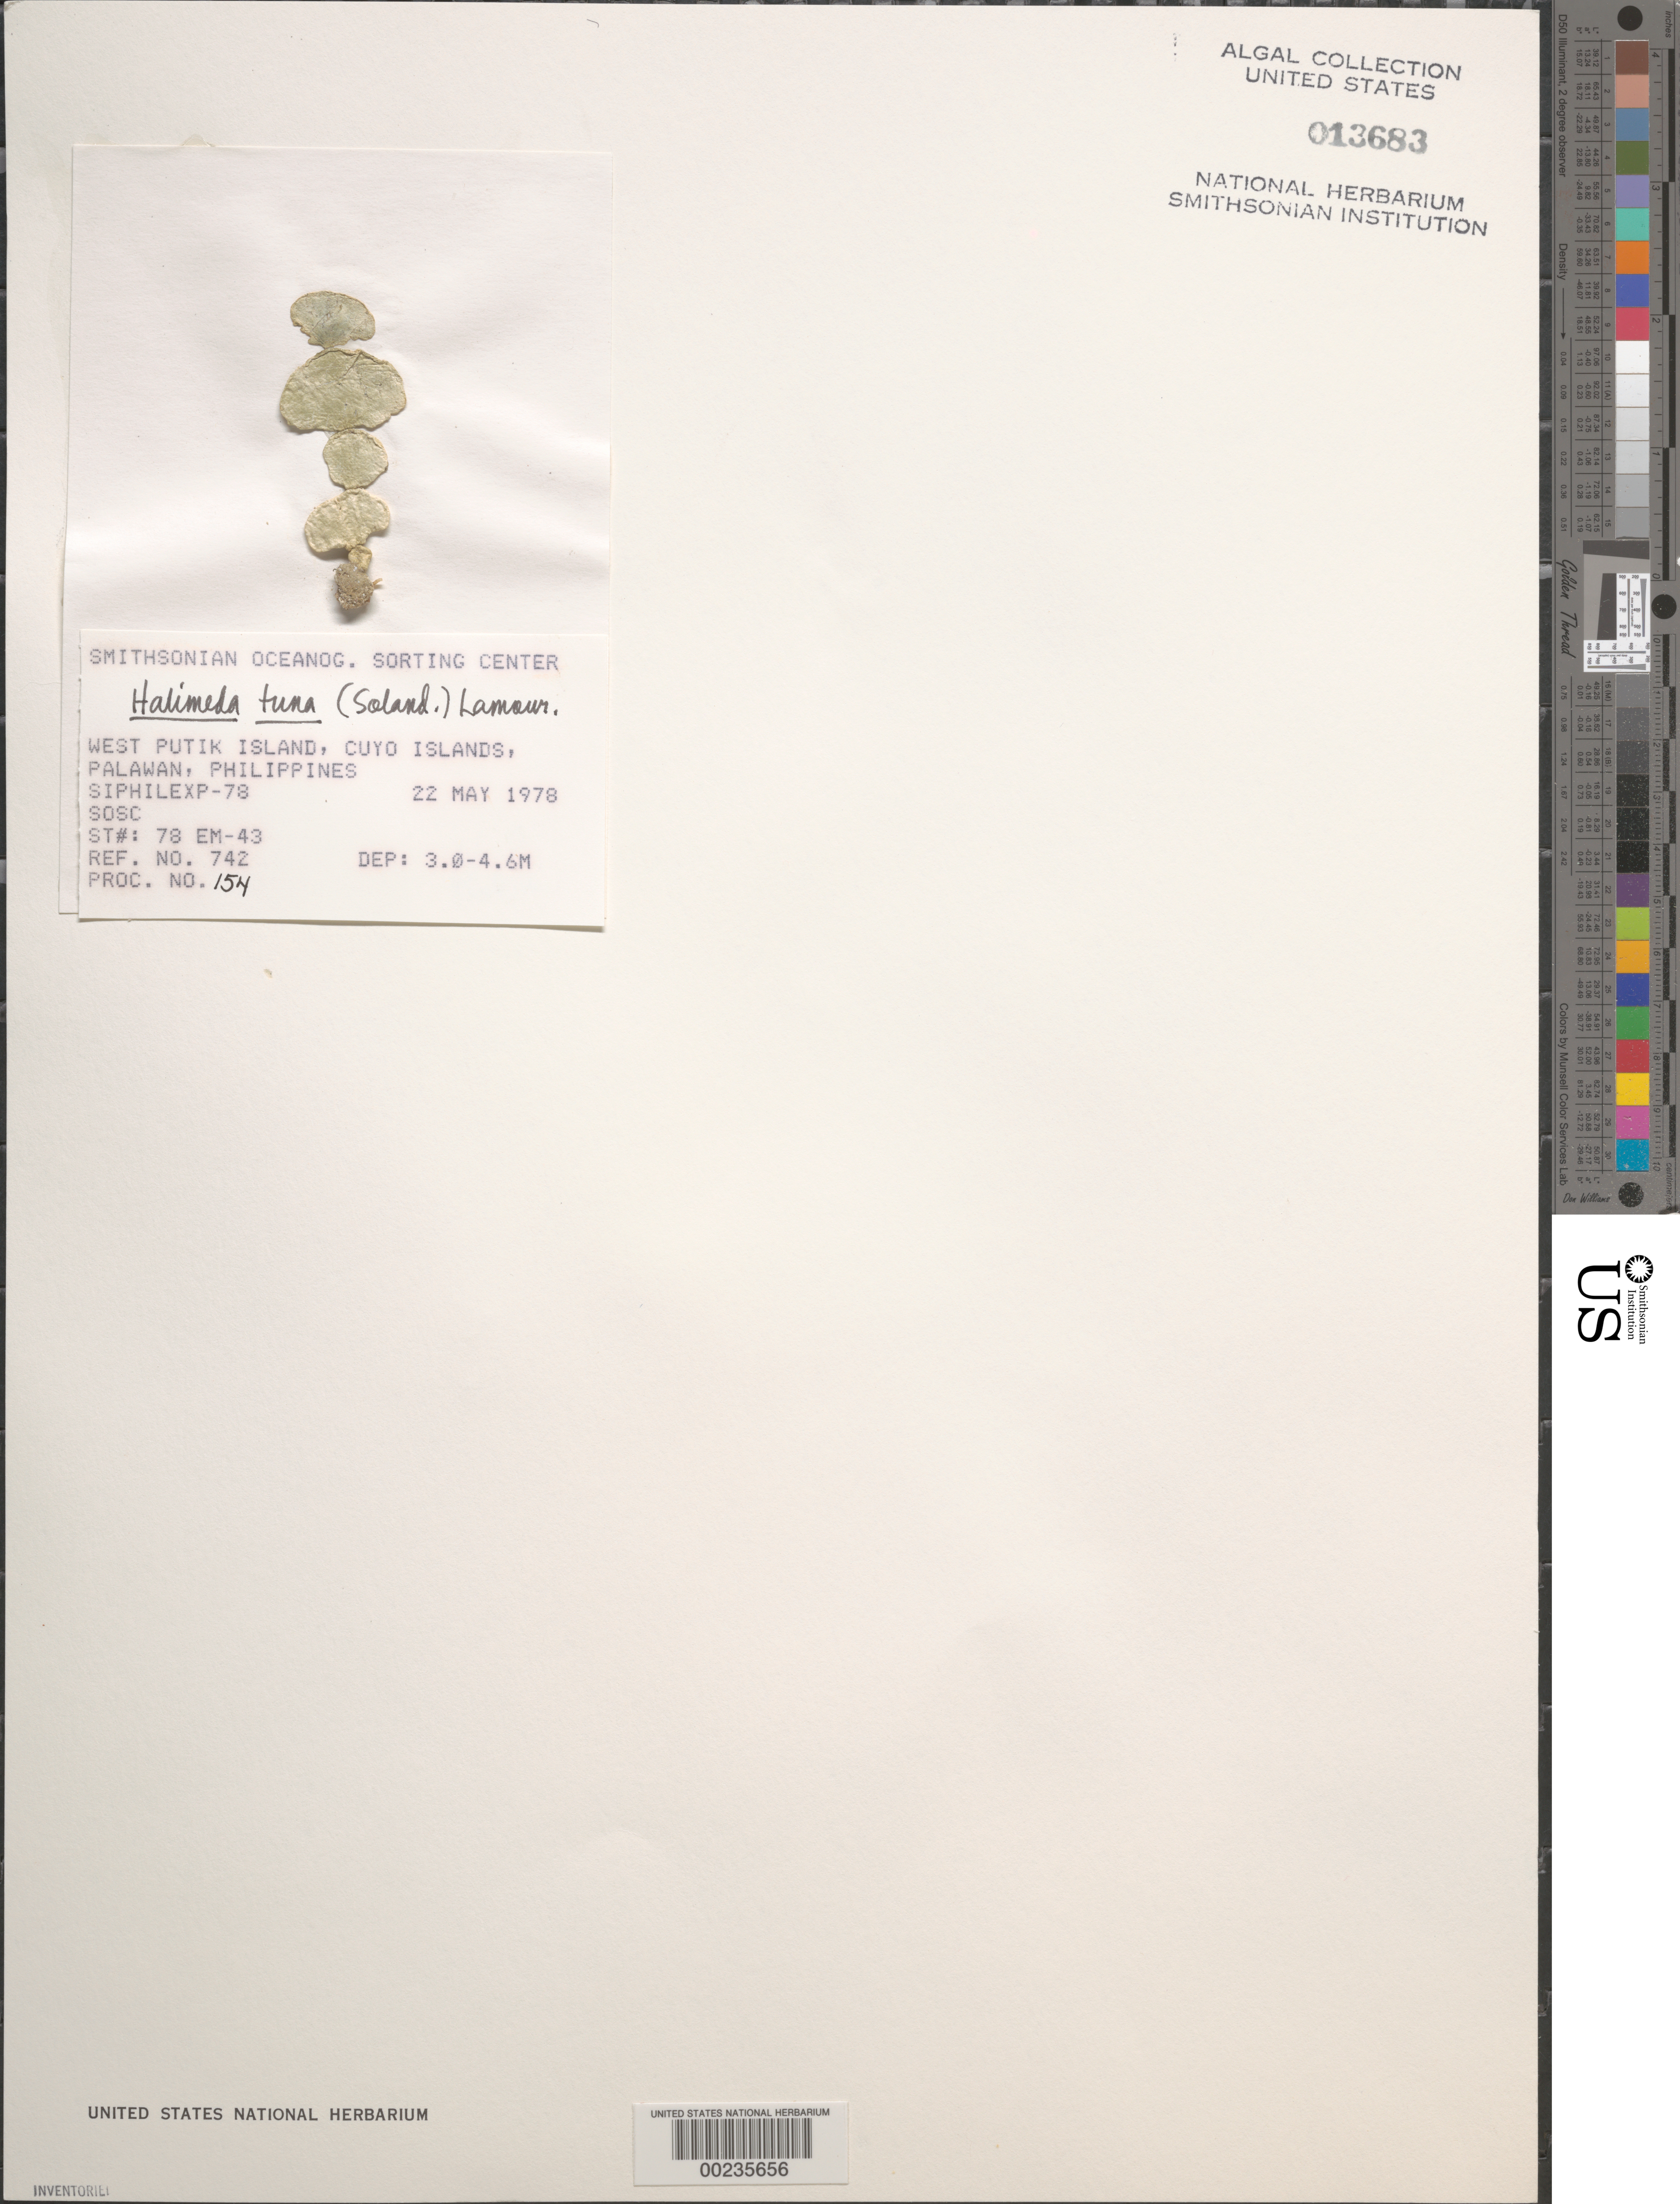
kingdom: Plantae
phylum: Chlorophyta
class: Ulvophyceae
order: Bryopsidales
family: Halimedaceae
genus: Halimeda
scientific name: Halimeda tuna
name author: (J. Ellis & Sol.) J.V.Lamouroux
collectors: SOSC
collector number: Station 78 Em-43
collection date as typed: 22 May 1978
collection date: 1978-05-22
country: Philippines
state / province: Mimaropa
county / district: Palawan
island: West Putik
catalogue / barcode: US 13683